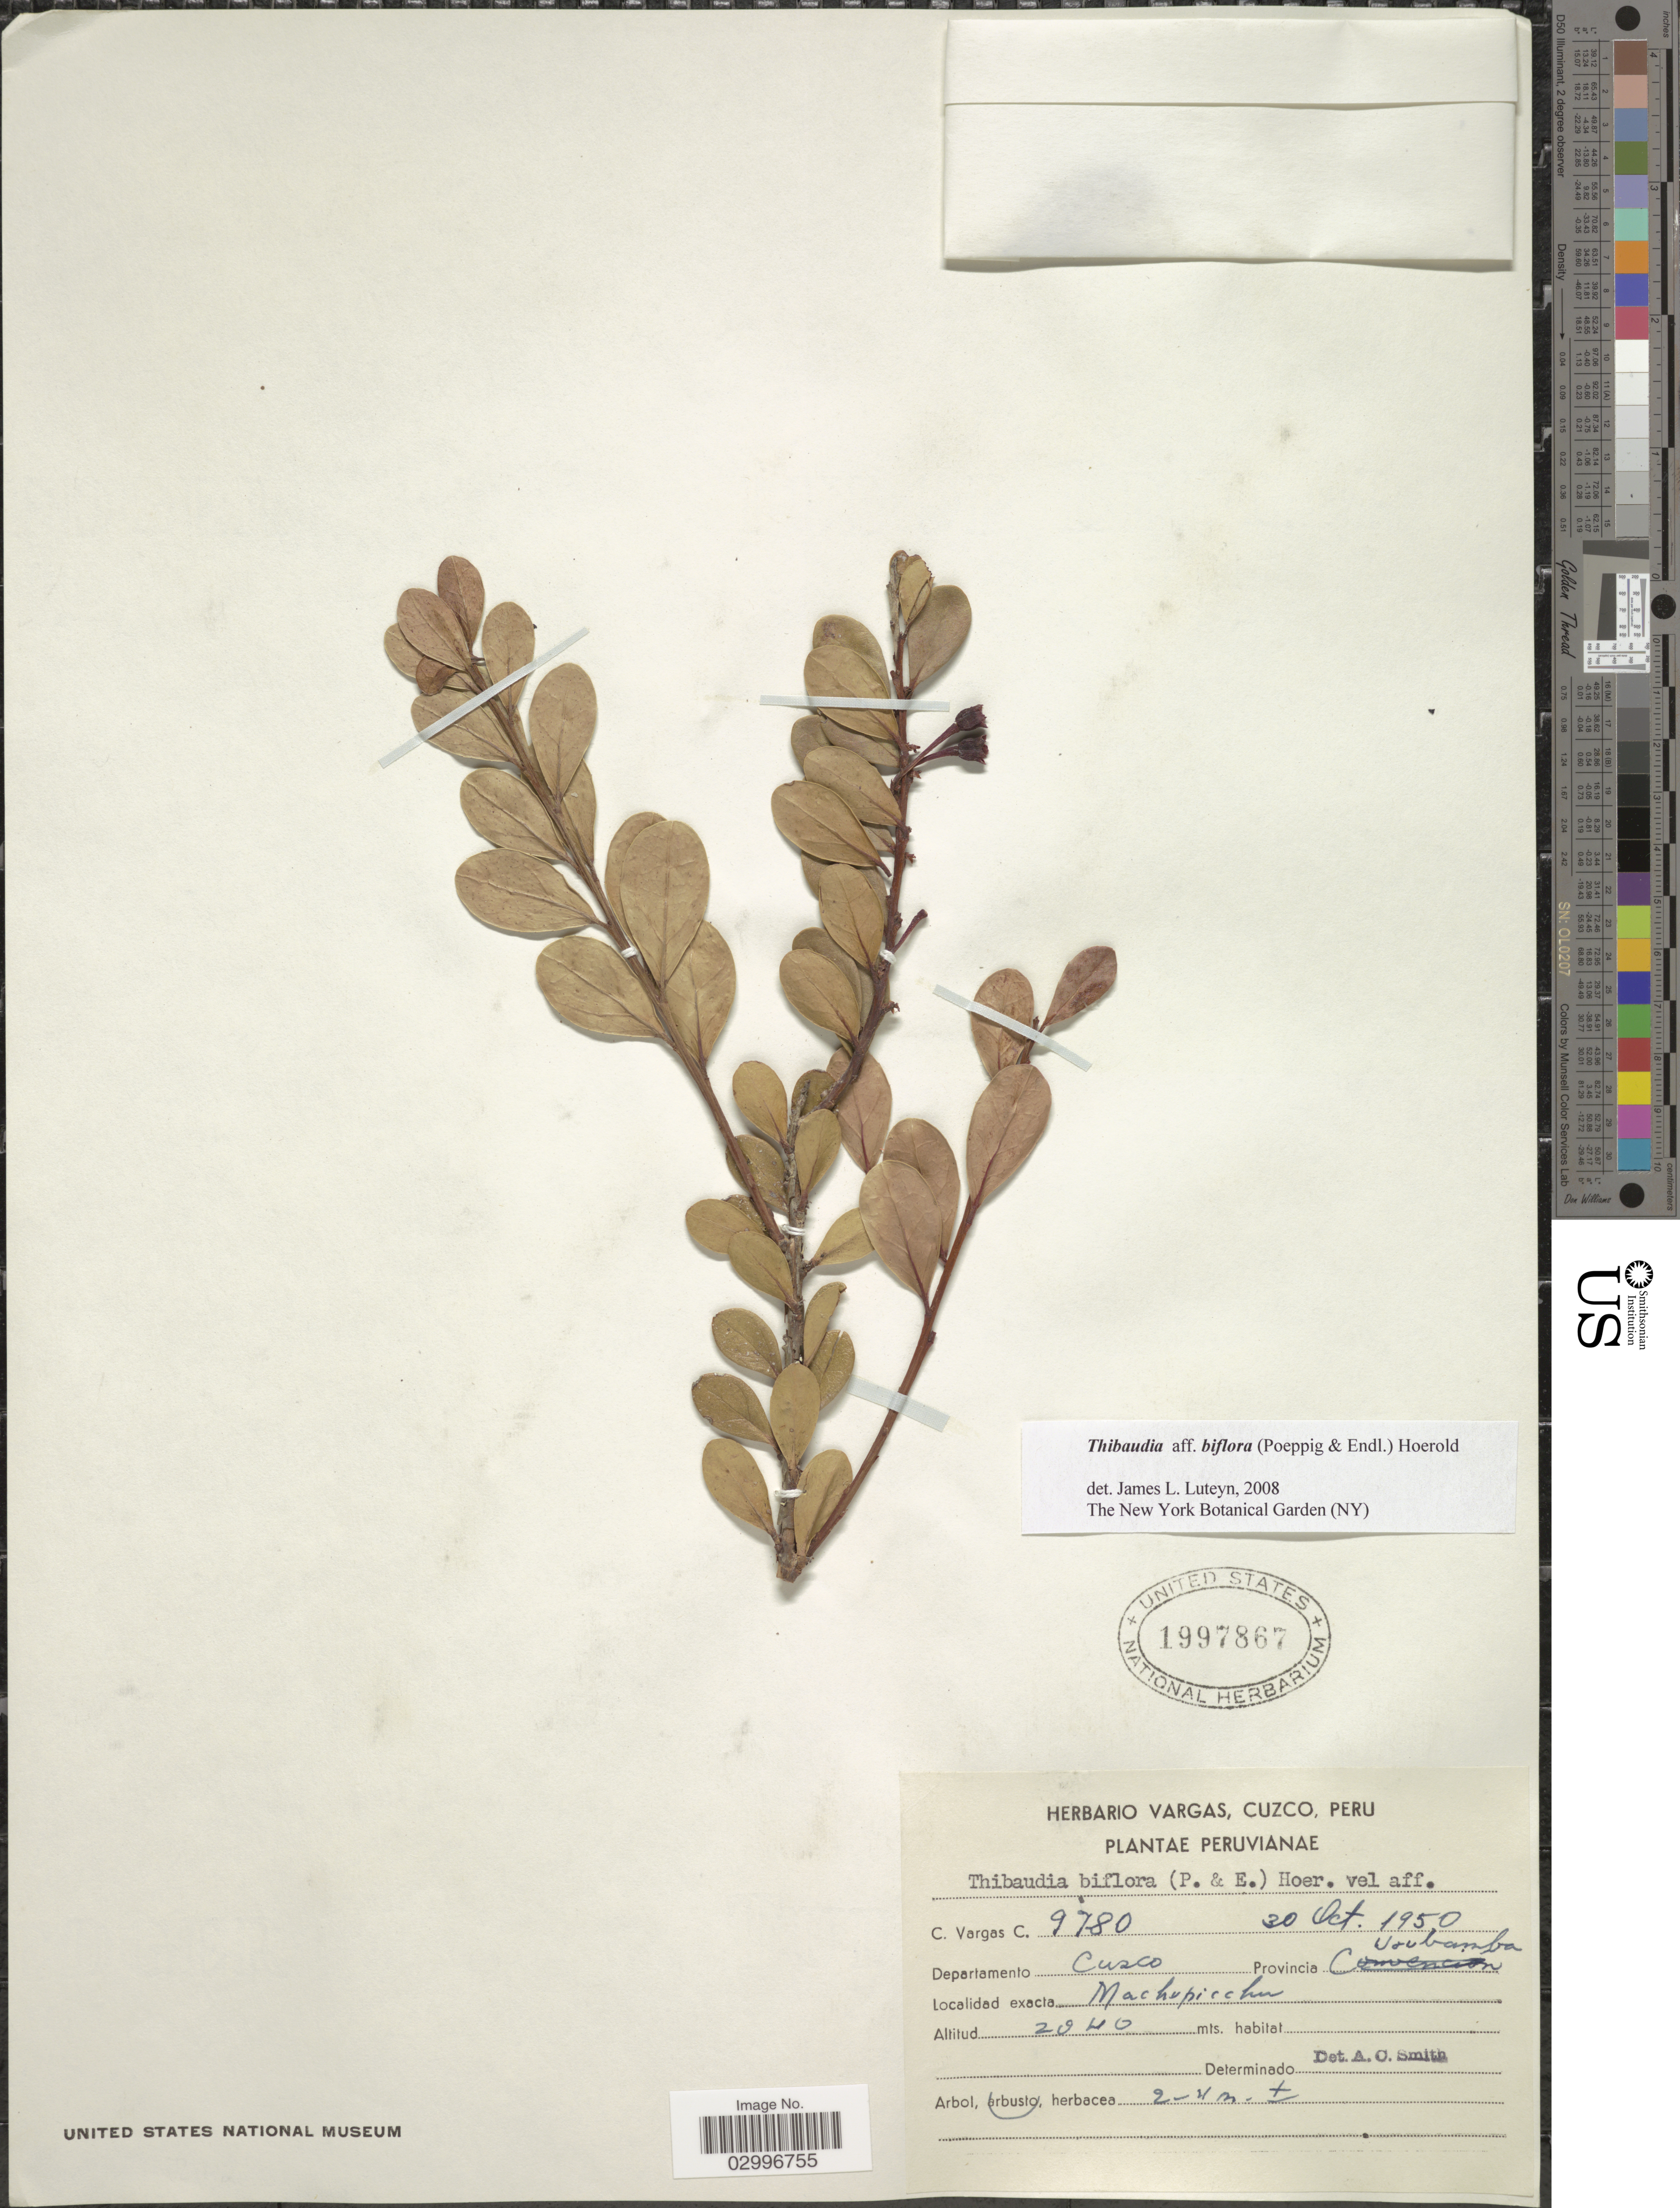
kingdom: Plantae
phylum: Tracheophyta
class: Magnoliopsida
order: Ericales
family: Ericaceae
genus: Thibaudia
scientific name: Thibaudia biflora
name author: (Poepp. & Endl.) Hoerold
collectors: C. Vargas Calderón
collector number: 9780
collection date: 1950-10-30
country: Peru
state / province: Cusco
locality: Departamento Cuzco. Provincia Urubamba. Machupicchu.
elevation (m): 2040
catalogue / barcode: US 1997867